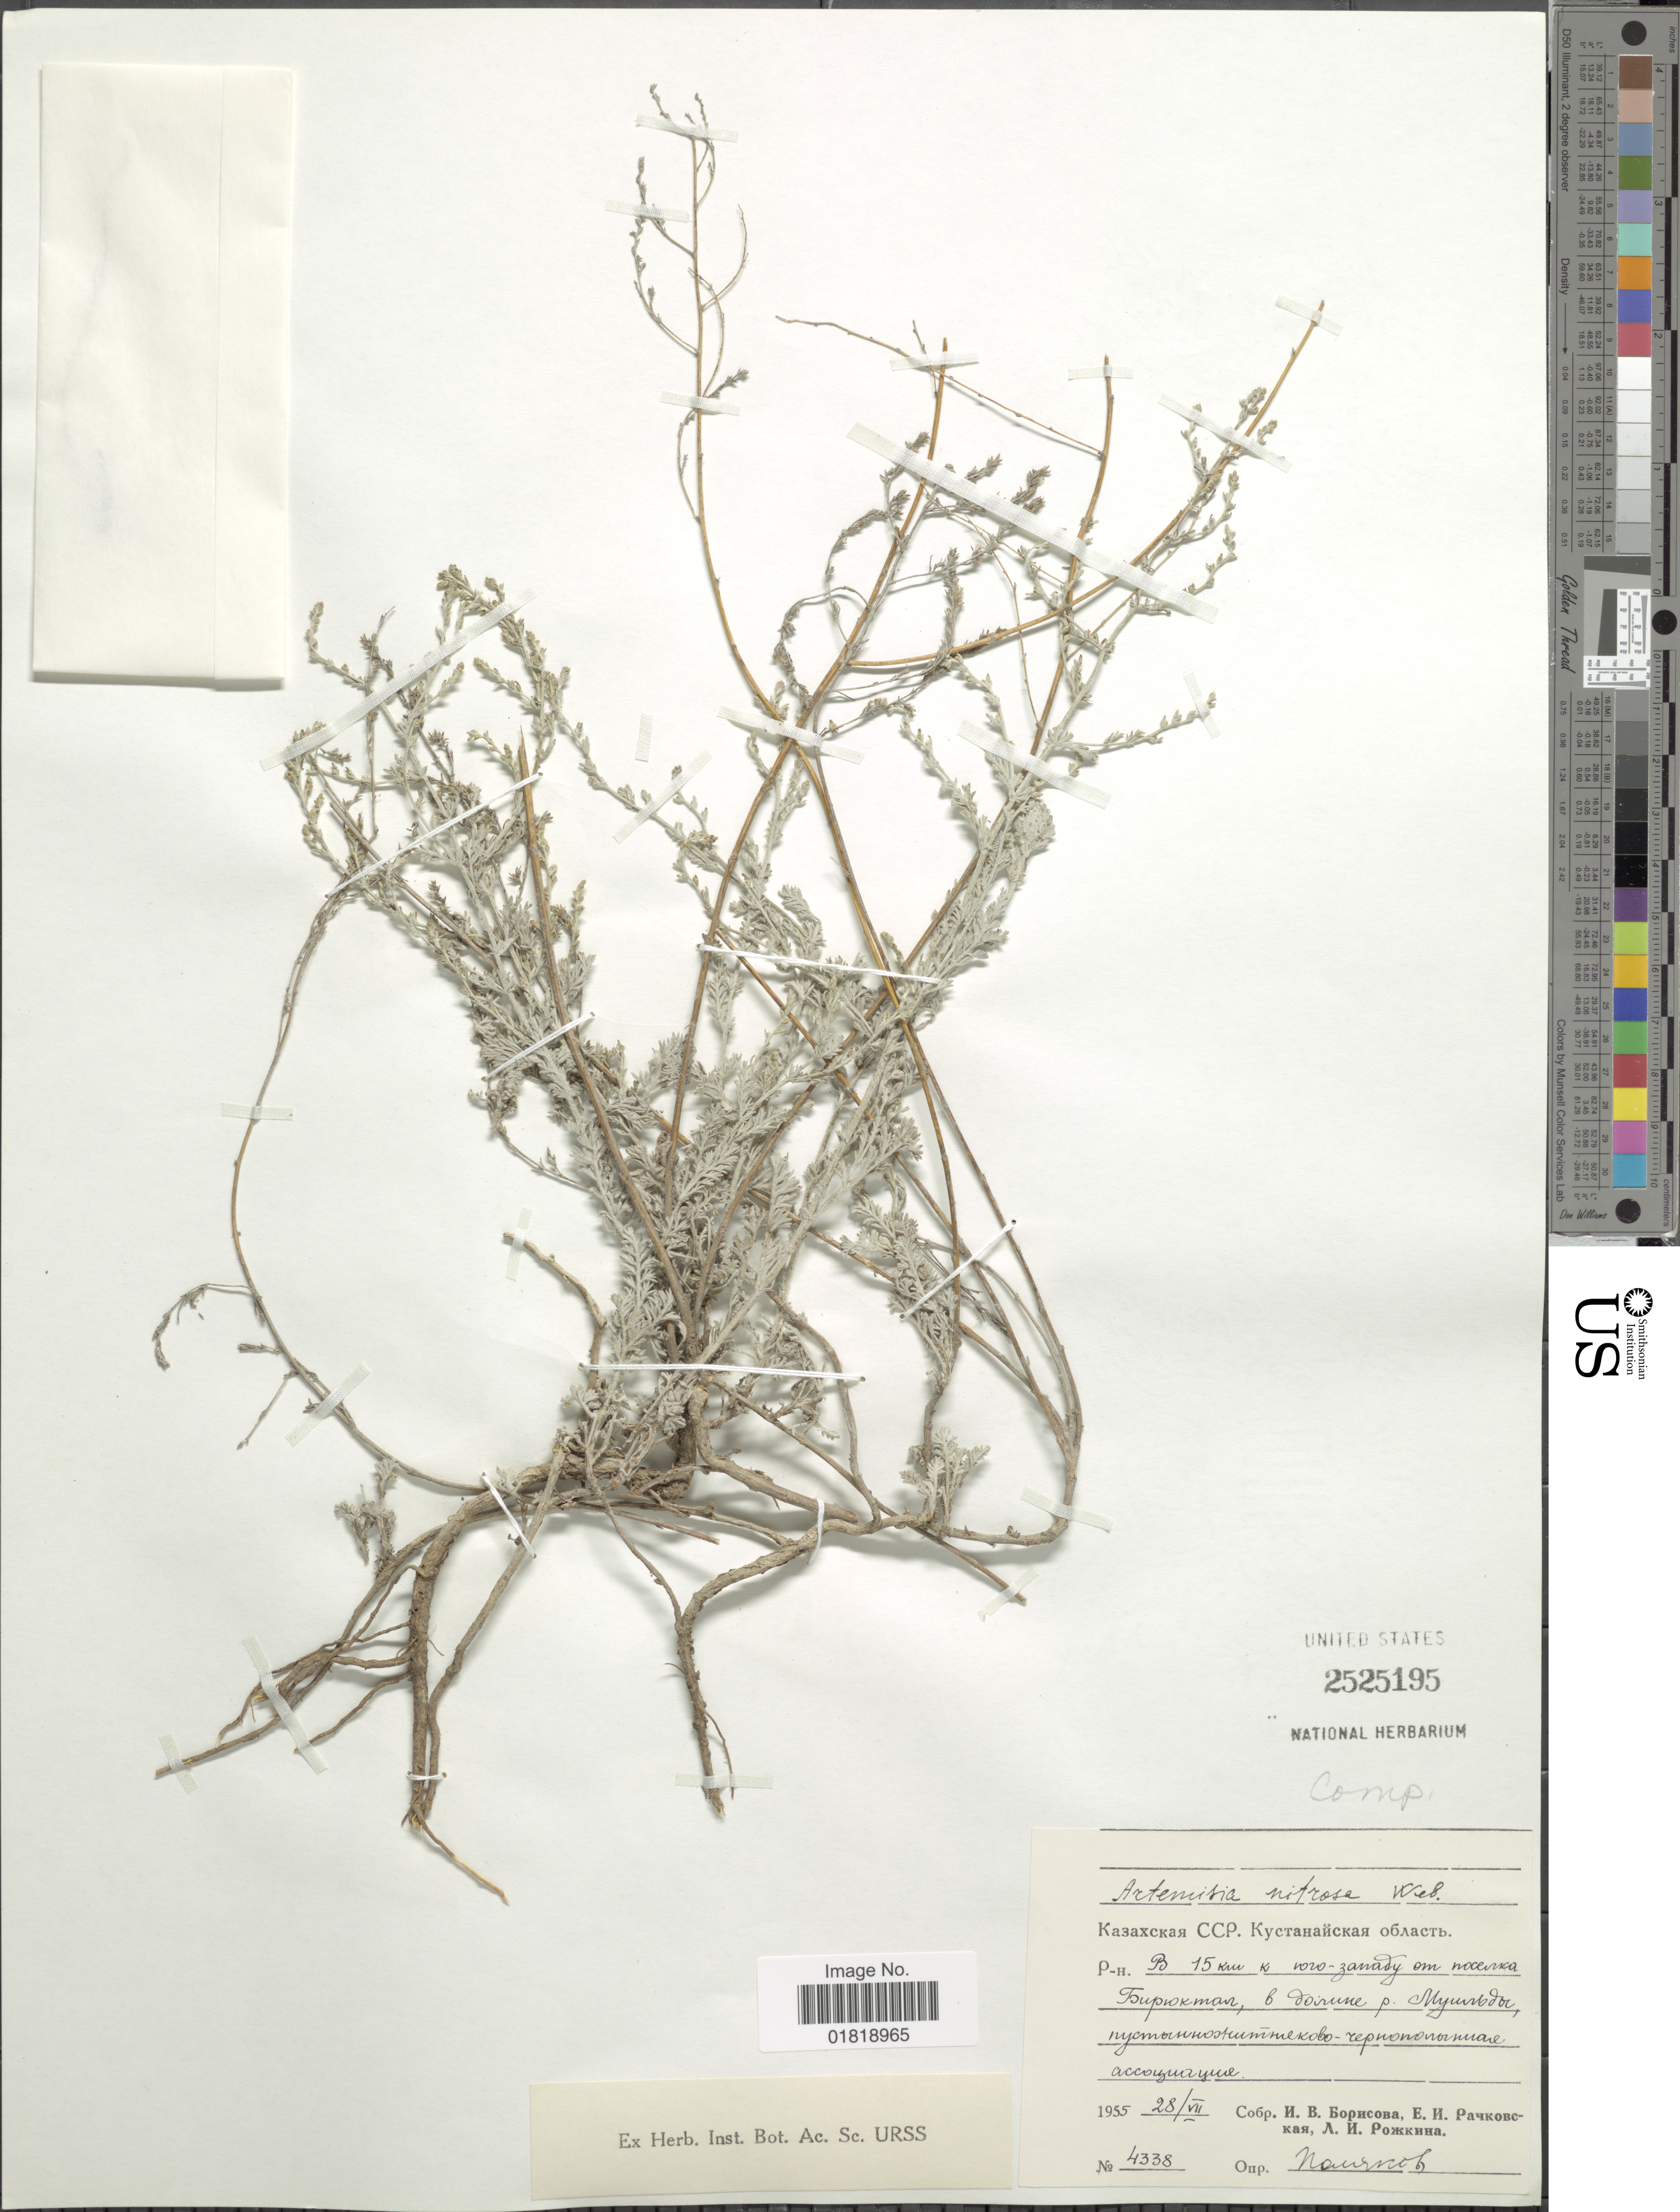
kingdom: Plantae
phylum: Tracheophyta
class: Magnoliopsida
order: Asterales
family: Asteraceae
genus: Artemisia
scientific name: Artemisia nitrosa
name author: G.H. Weber ex Stechm.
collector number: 4338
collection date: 1955-07-28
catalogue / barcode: US 2525195